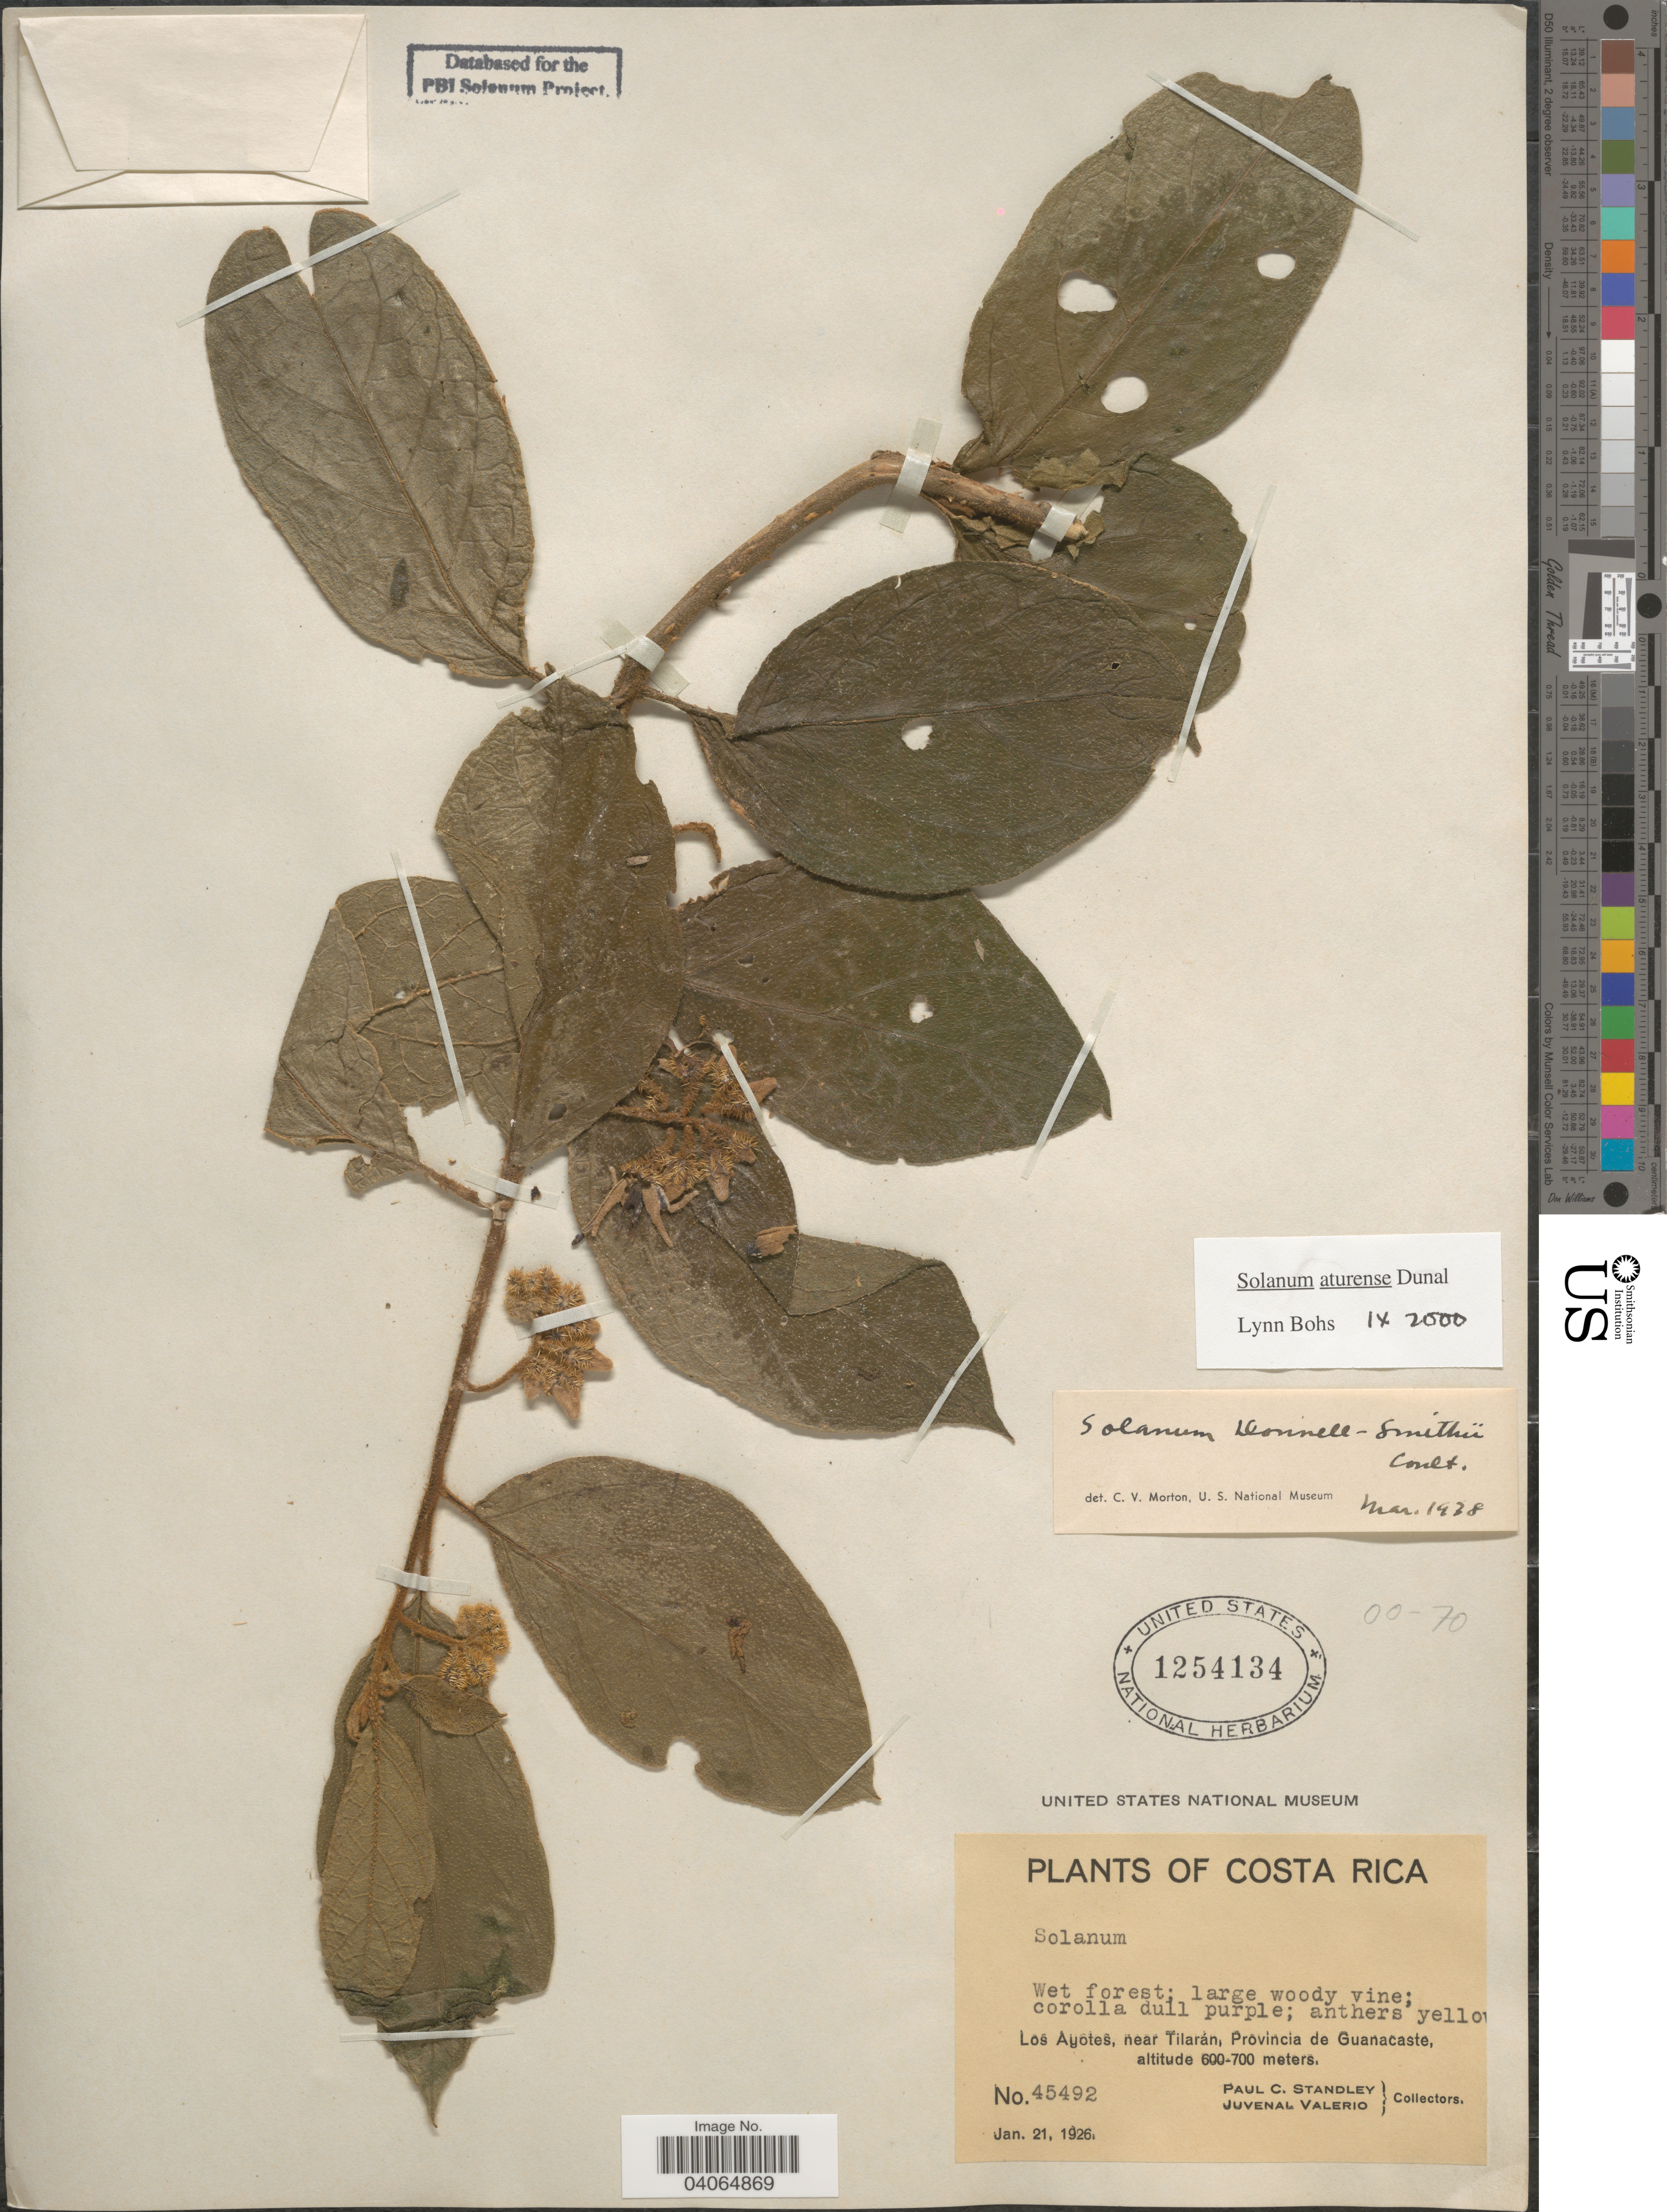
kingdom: Plantae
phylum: Tracheophyta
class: Magnoliopsida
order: Solanales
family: Solanaceae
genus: Solanum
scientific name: Solanum aturense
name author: Humb. & Bonpl. ex Dunal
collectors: P. C. Standley & J. Valerio R.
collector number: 45492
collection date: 1926-01-21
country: Costa Rica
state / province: Guanacaste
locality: Los Ayotes, near Tilarán.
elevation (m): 600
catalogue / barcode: US 1254134